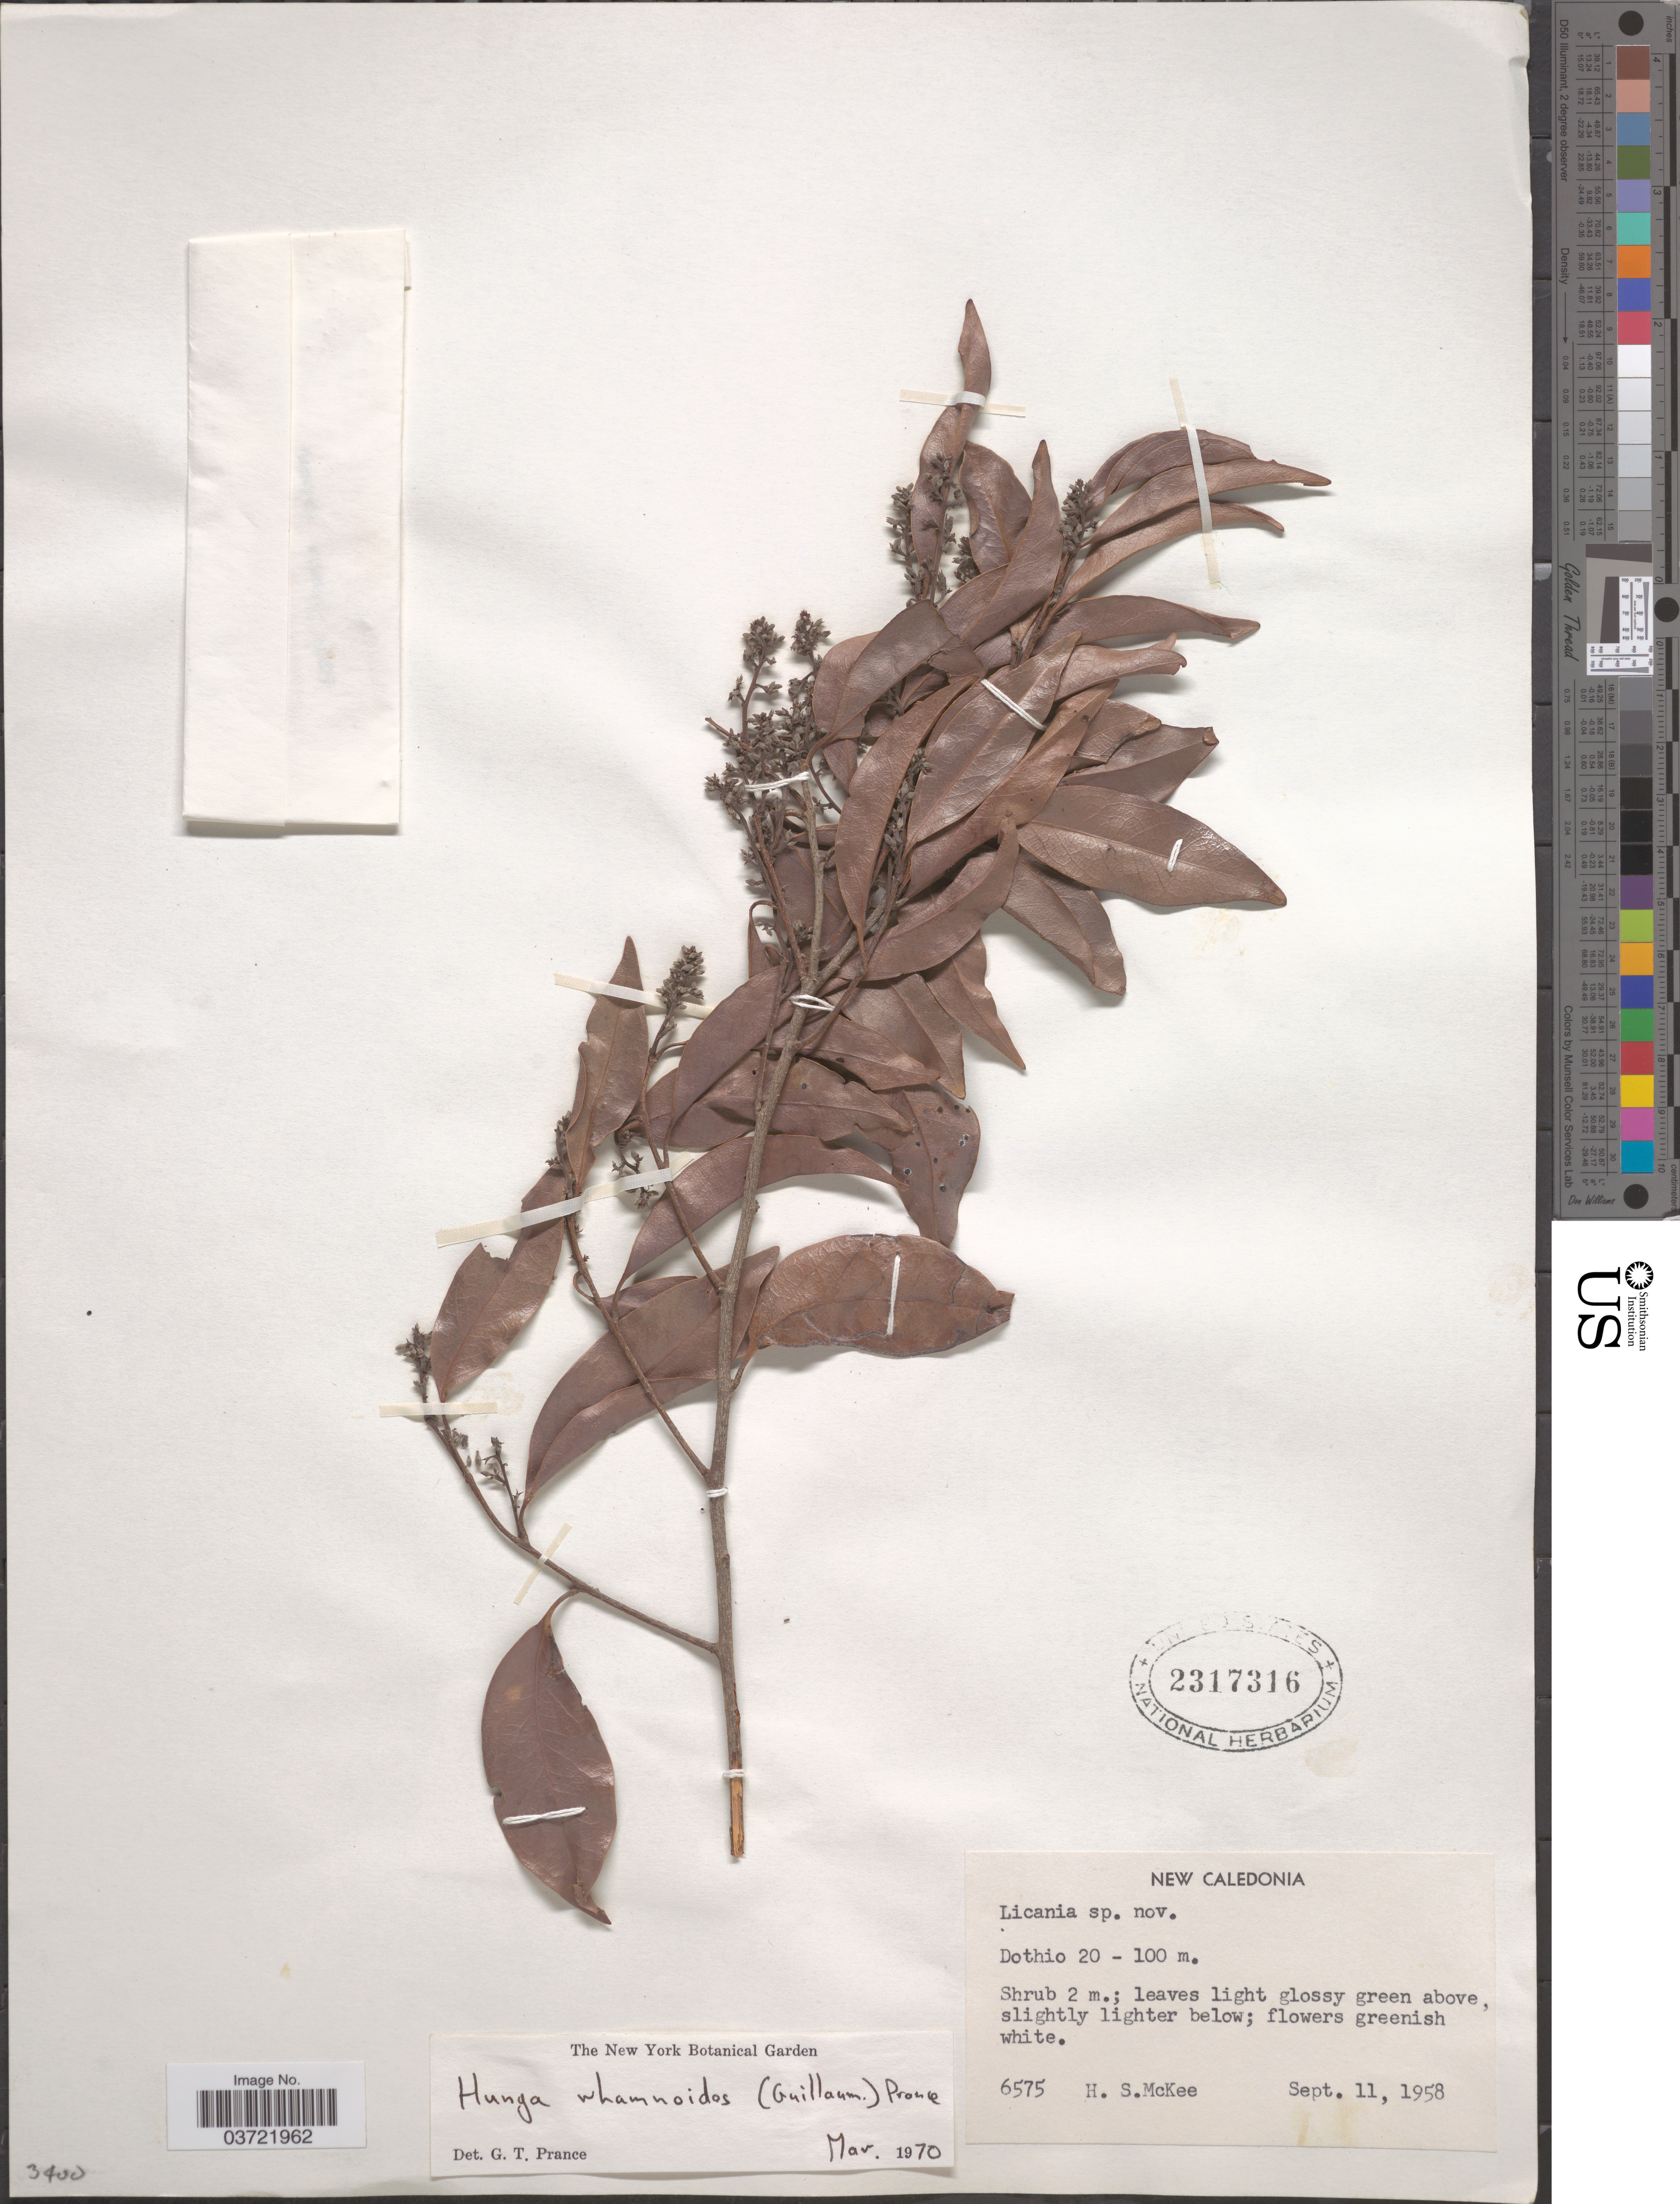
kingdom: Plantae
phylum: Tracheophyta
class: Magnoliopsida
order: Malpighiales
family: Chrysobalanaceae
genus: Hunga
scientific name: Hunga rhamnoides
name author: (Guillaumin) Prance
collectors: H. S. McKee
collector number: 6575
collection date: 1958-09-11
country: New Caledonia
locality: Dothio.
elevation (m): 20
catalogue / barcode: US 2317316